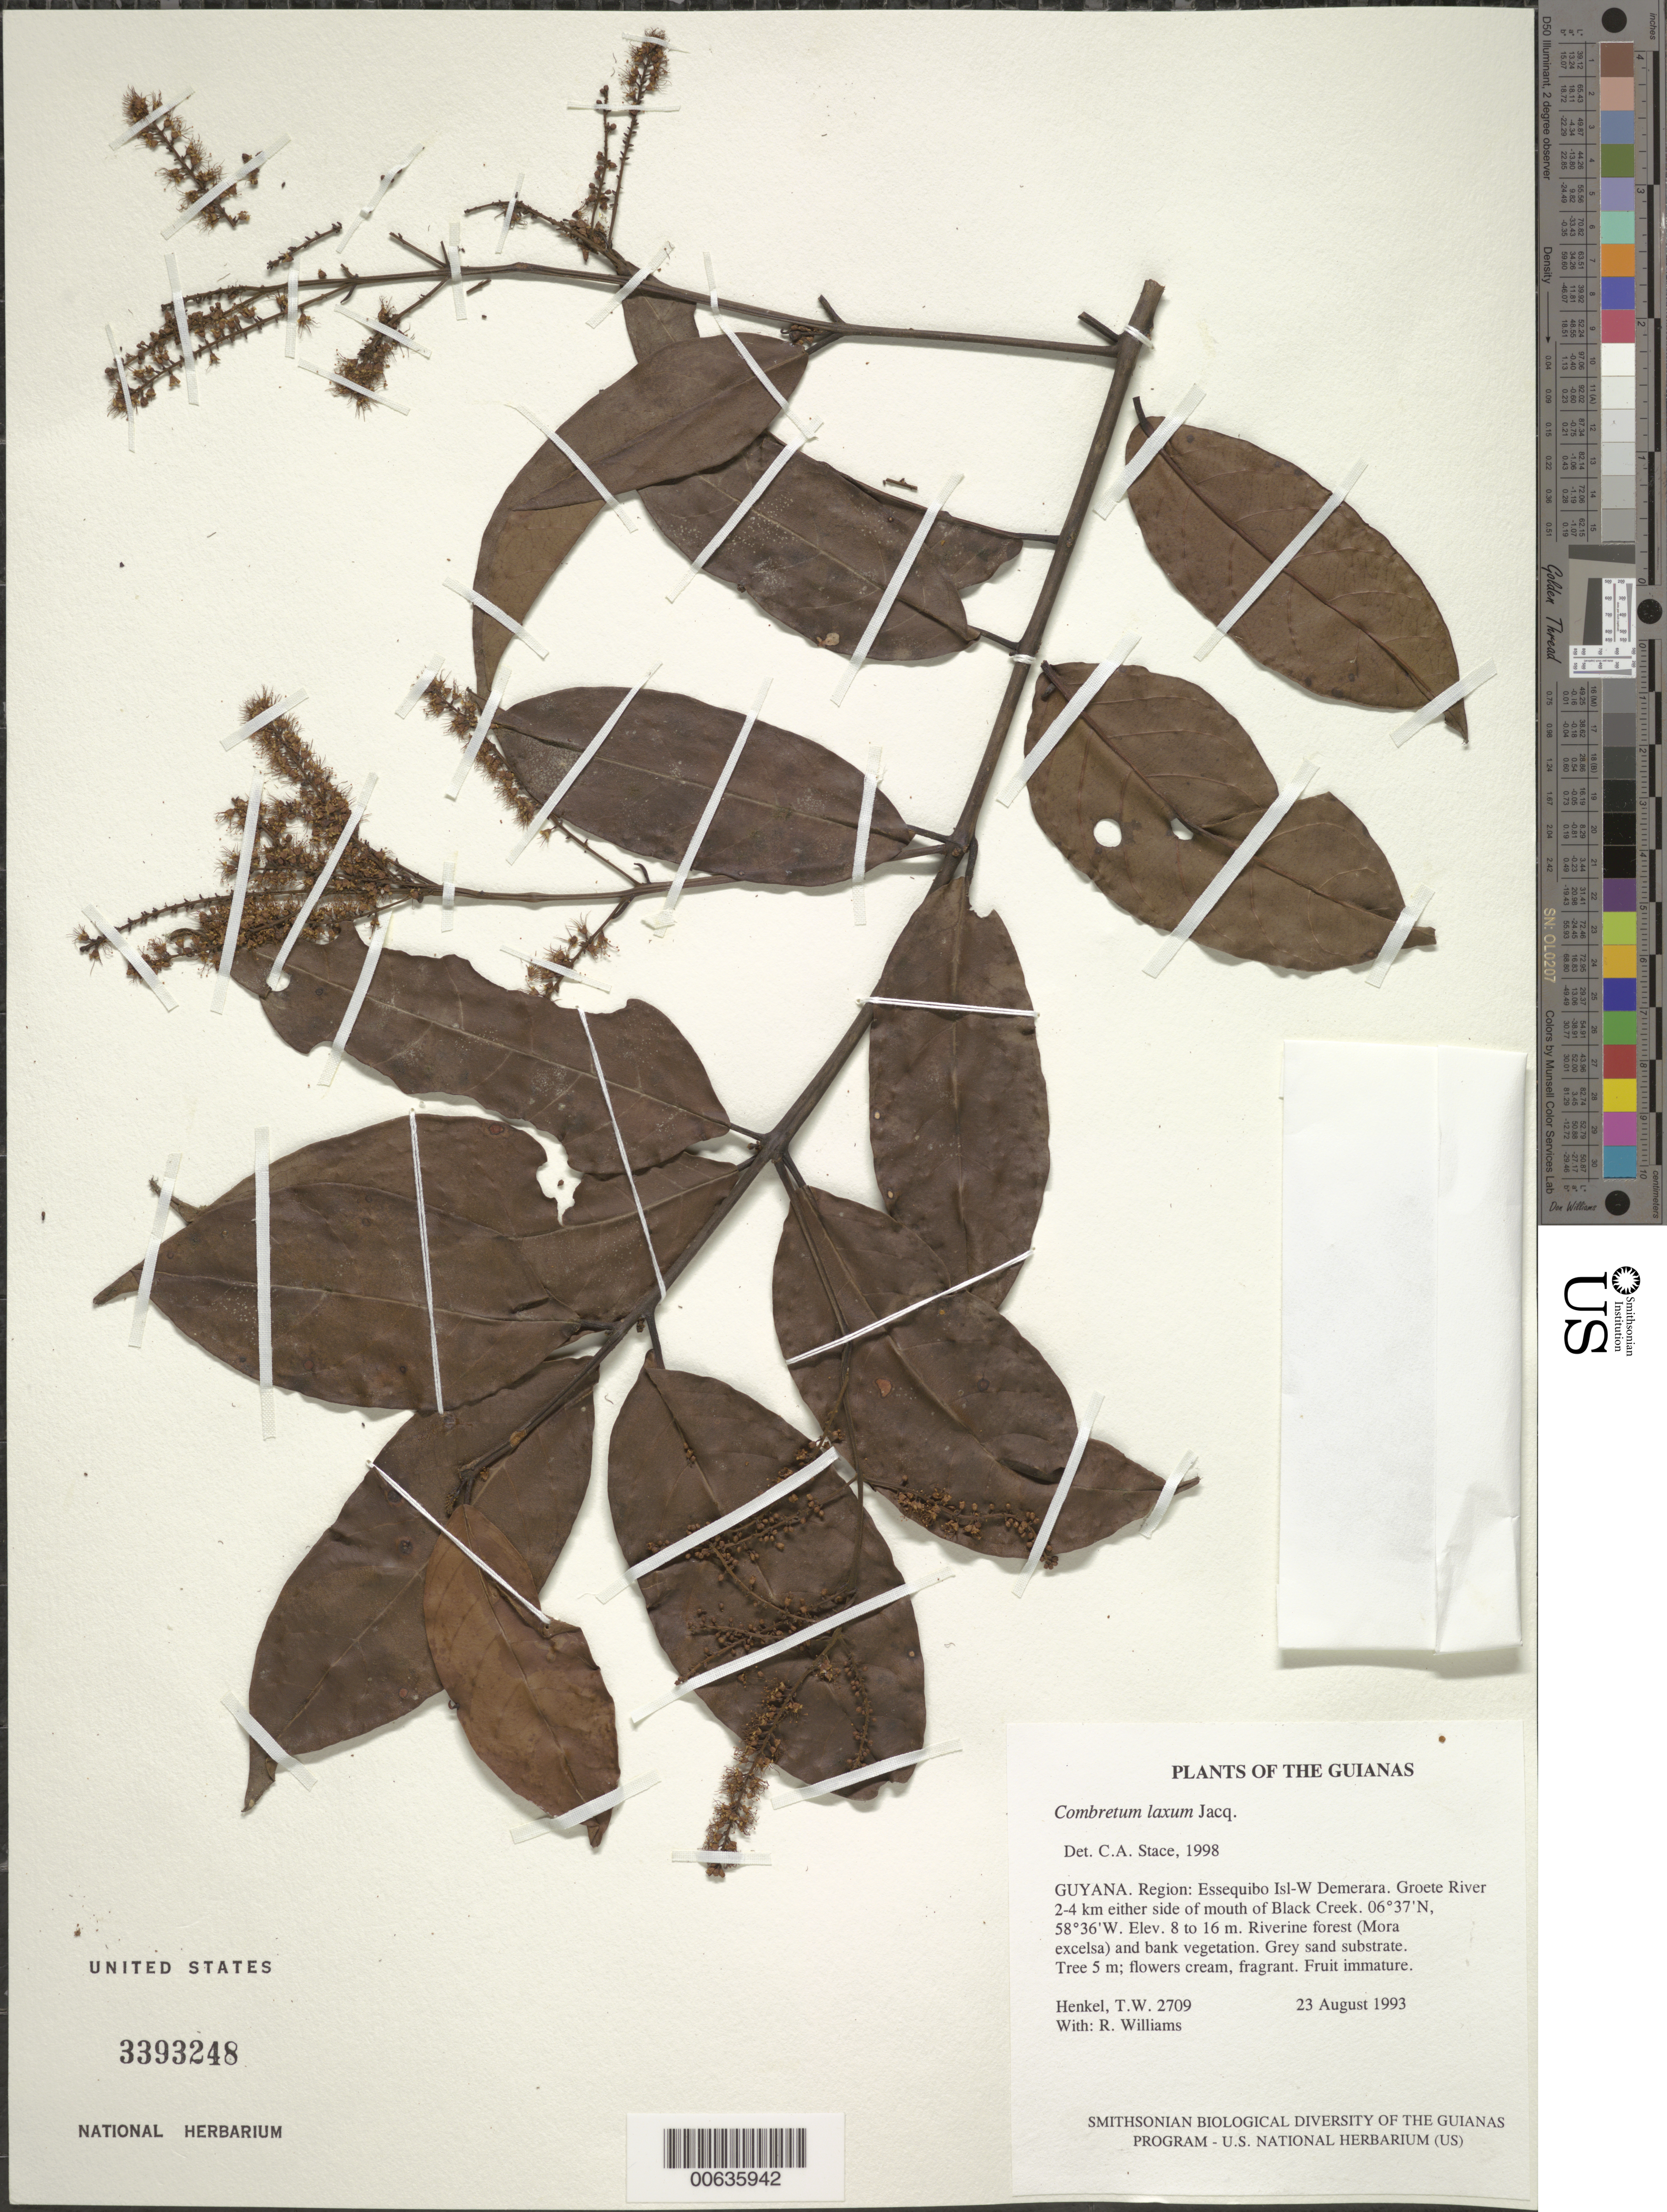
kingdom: Plantae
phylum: Tracheophyta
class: Magnoliopsida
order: Myrtales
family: Combretaceae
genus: Combretum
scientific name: Combretum laxum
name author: Jacq.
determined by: Stace, C. A.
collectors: T. Henkel & R. Williams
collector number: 2709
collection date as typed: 23 August 1993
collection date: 1993-08-23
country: Guyana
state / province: Essequibo Isl-W. Demerara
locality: Groete River 2-4 km either side of mouth of Black Creek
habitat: Riverine forest (Mora excelsa) and bank vegetation. Grey sand substrate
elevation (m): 8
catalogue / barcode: US 3393248